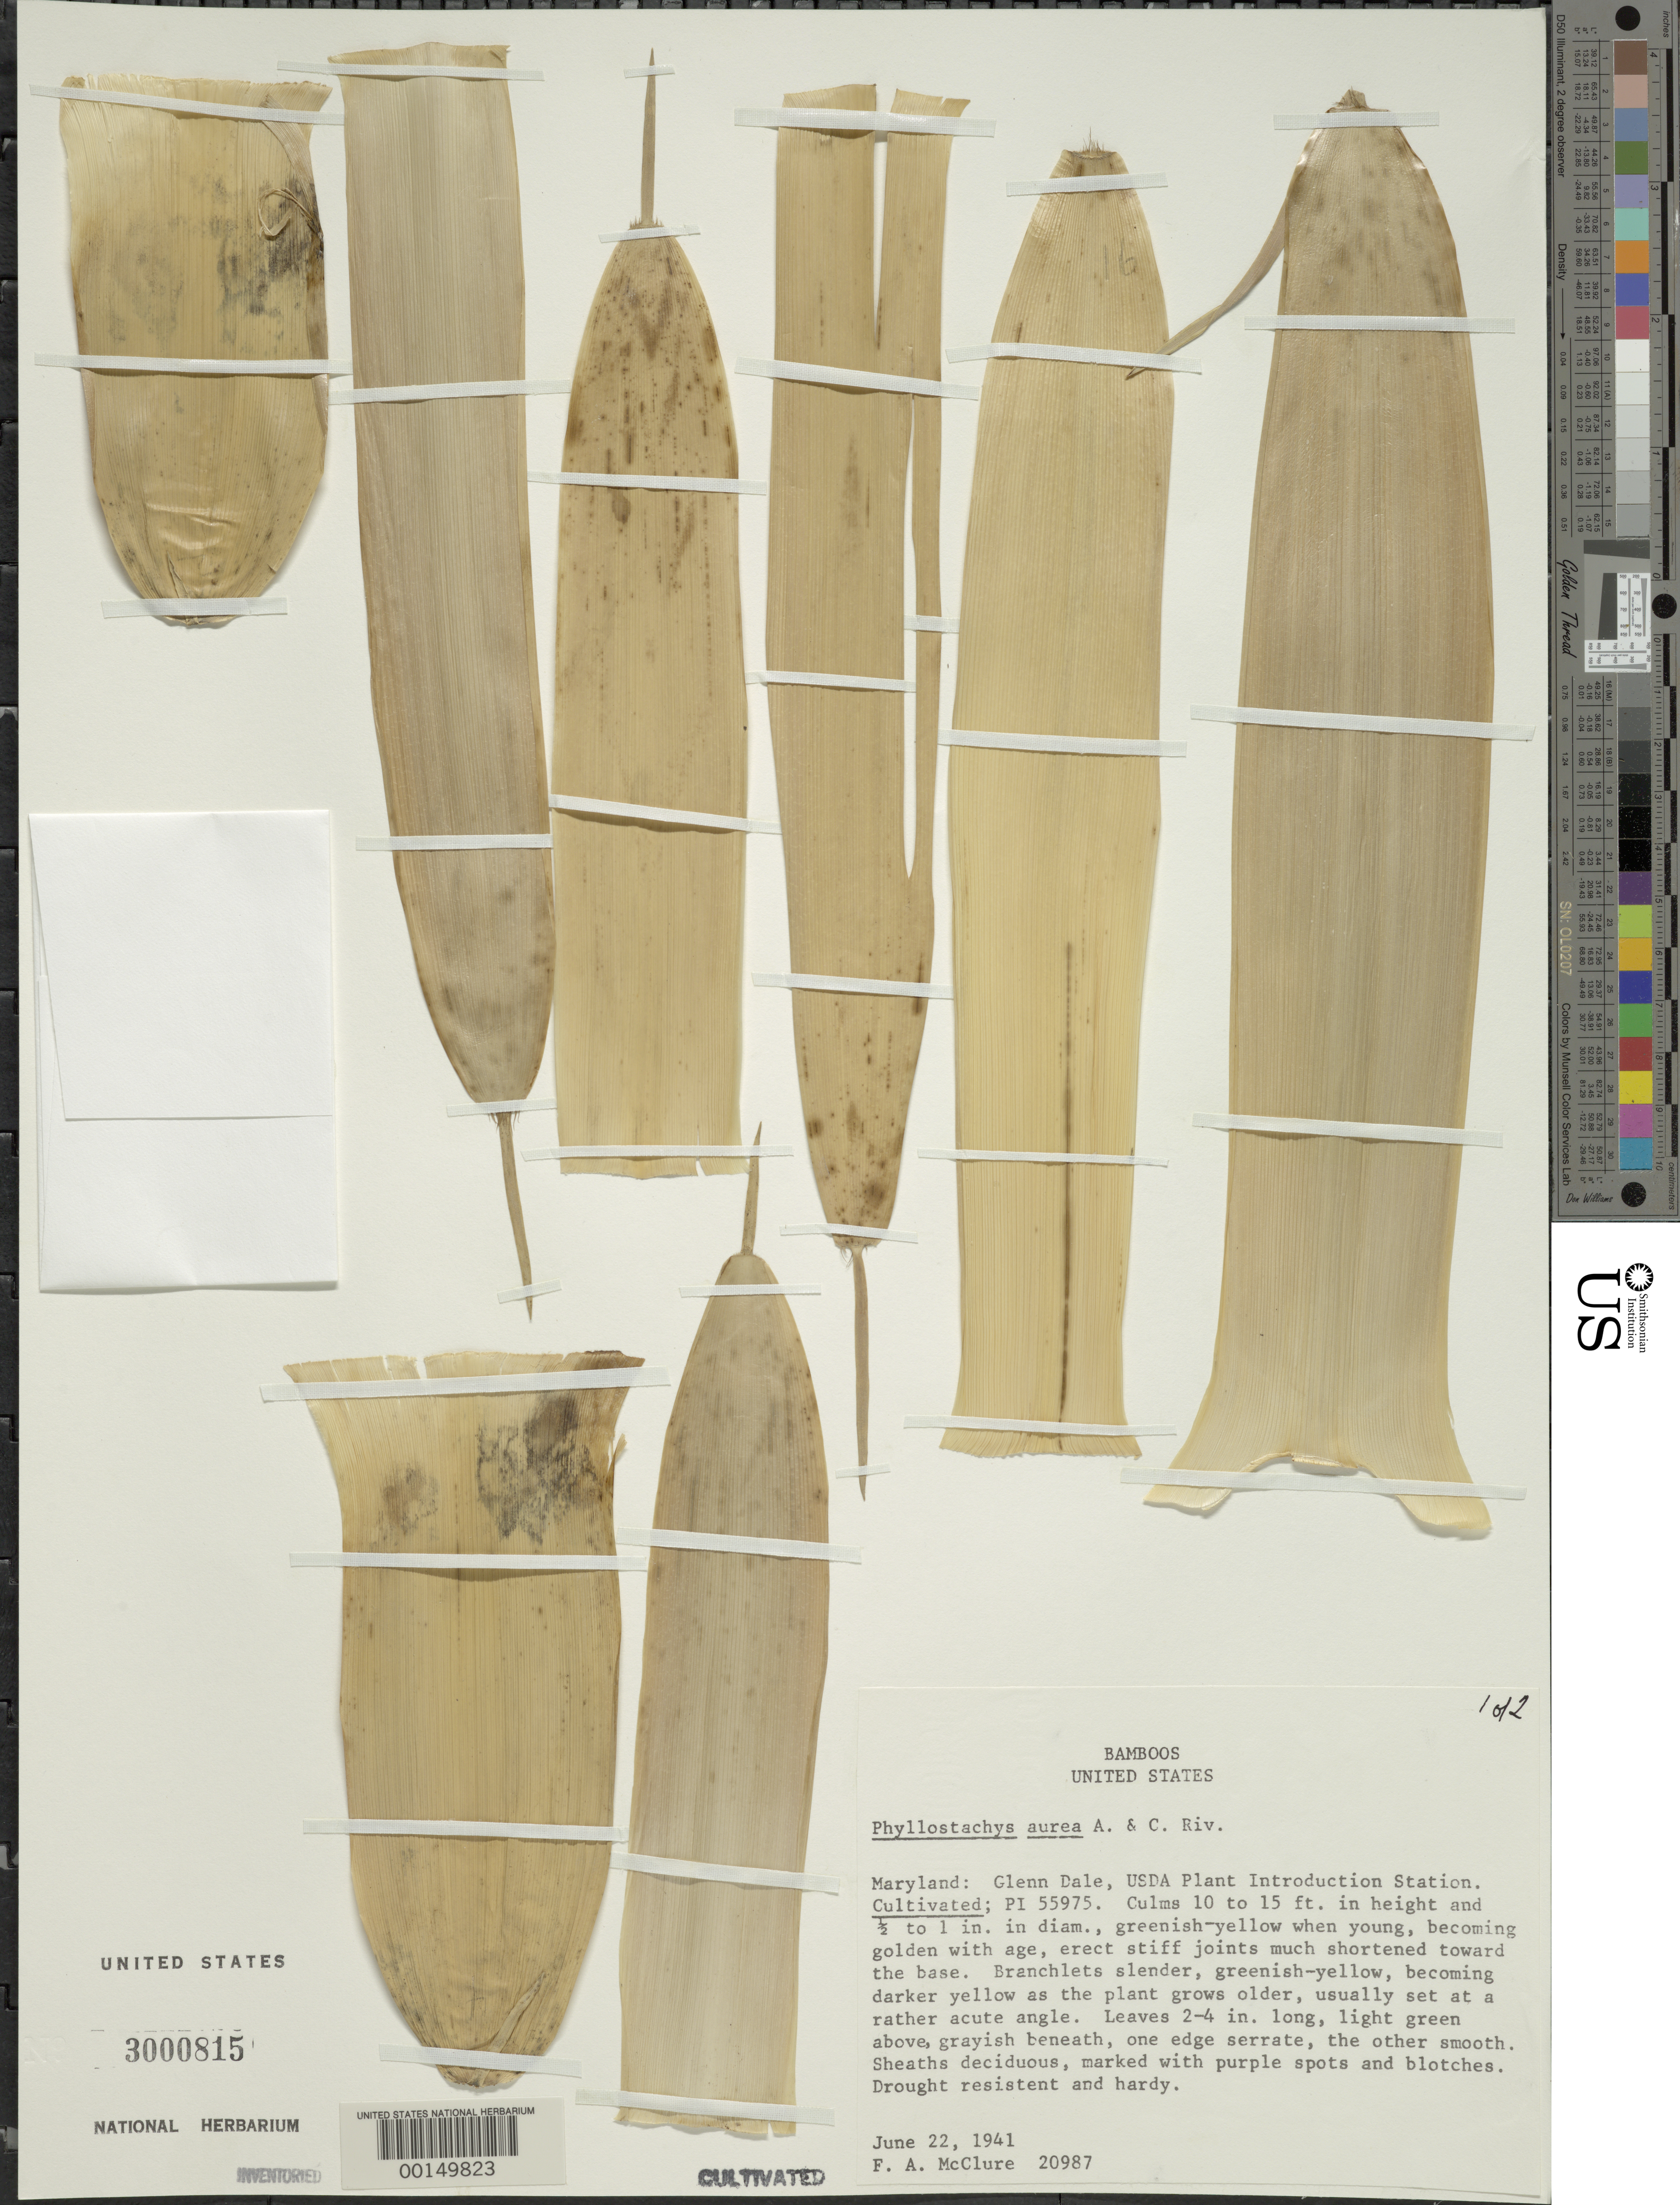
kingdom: Plantae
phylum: Tracheophyta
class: Liliopsida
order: Poales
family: Poaceae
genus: Phyllostachys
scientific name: Phyllostachys aurea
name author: Rivière & C. Rivière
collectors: F. A. McClure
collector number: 20987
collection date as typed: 22 Jun 1941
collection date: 1941-06-22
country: United States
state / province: Maryland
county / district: Prince George's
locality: Glenn dale, usda plant intro. station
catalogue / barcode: US 3000815